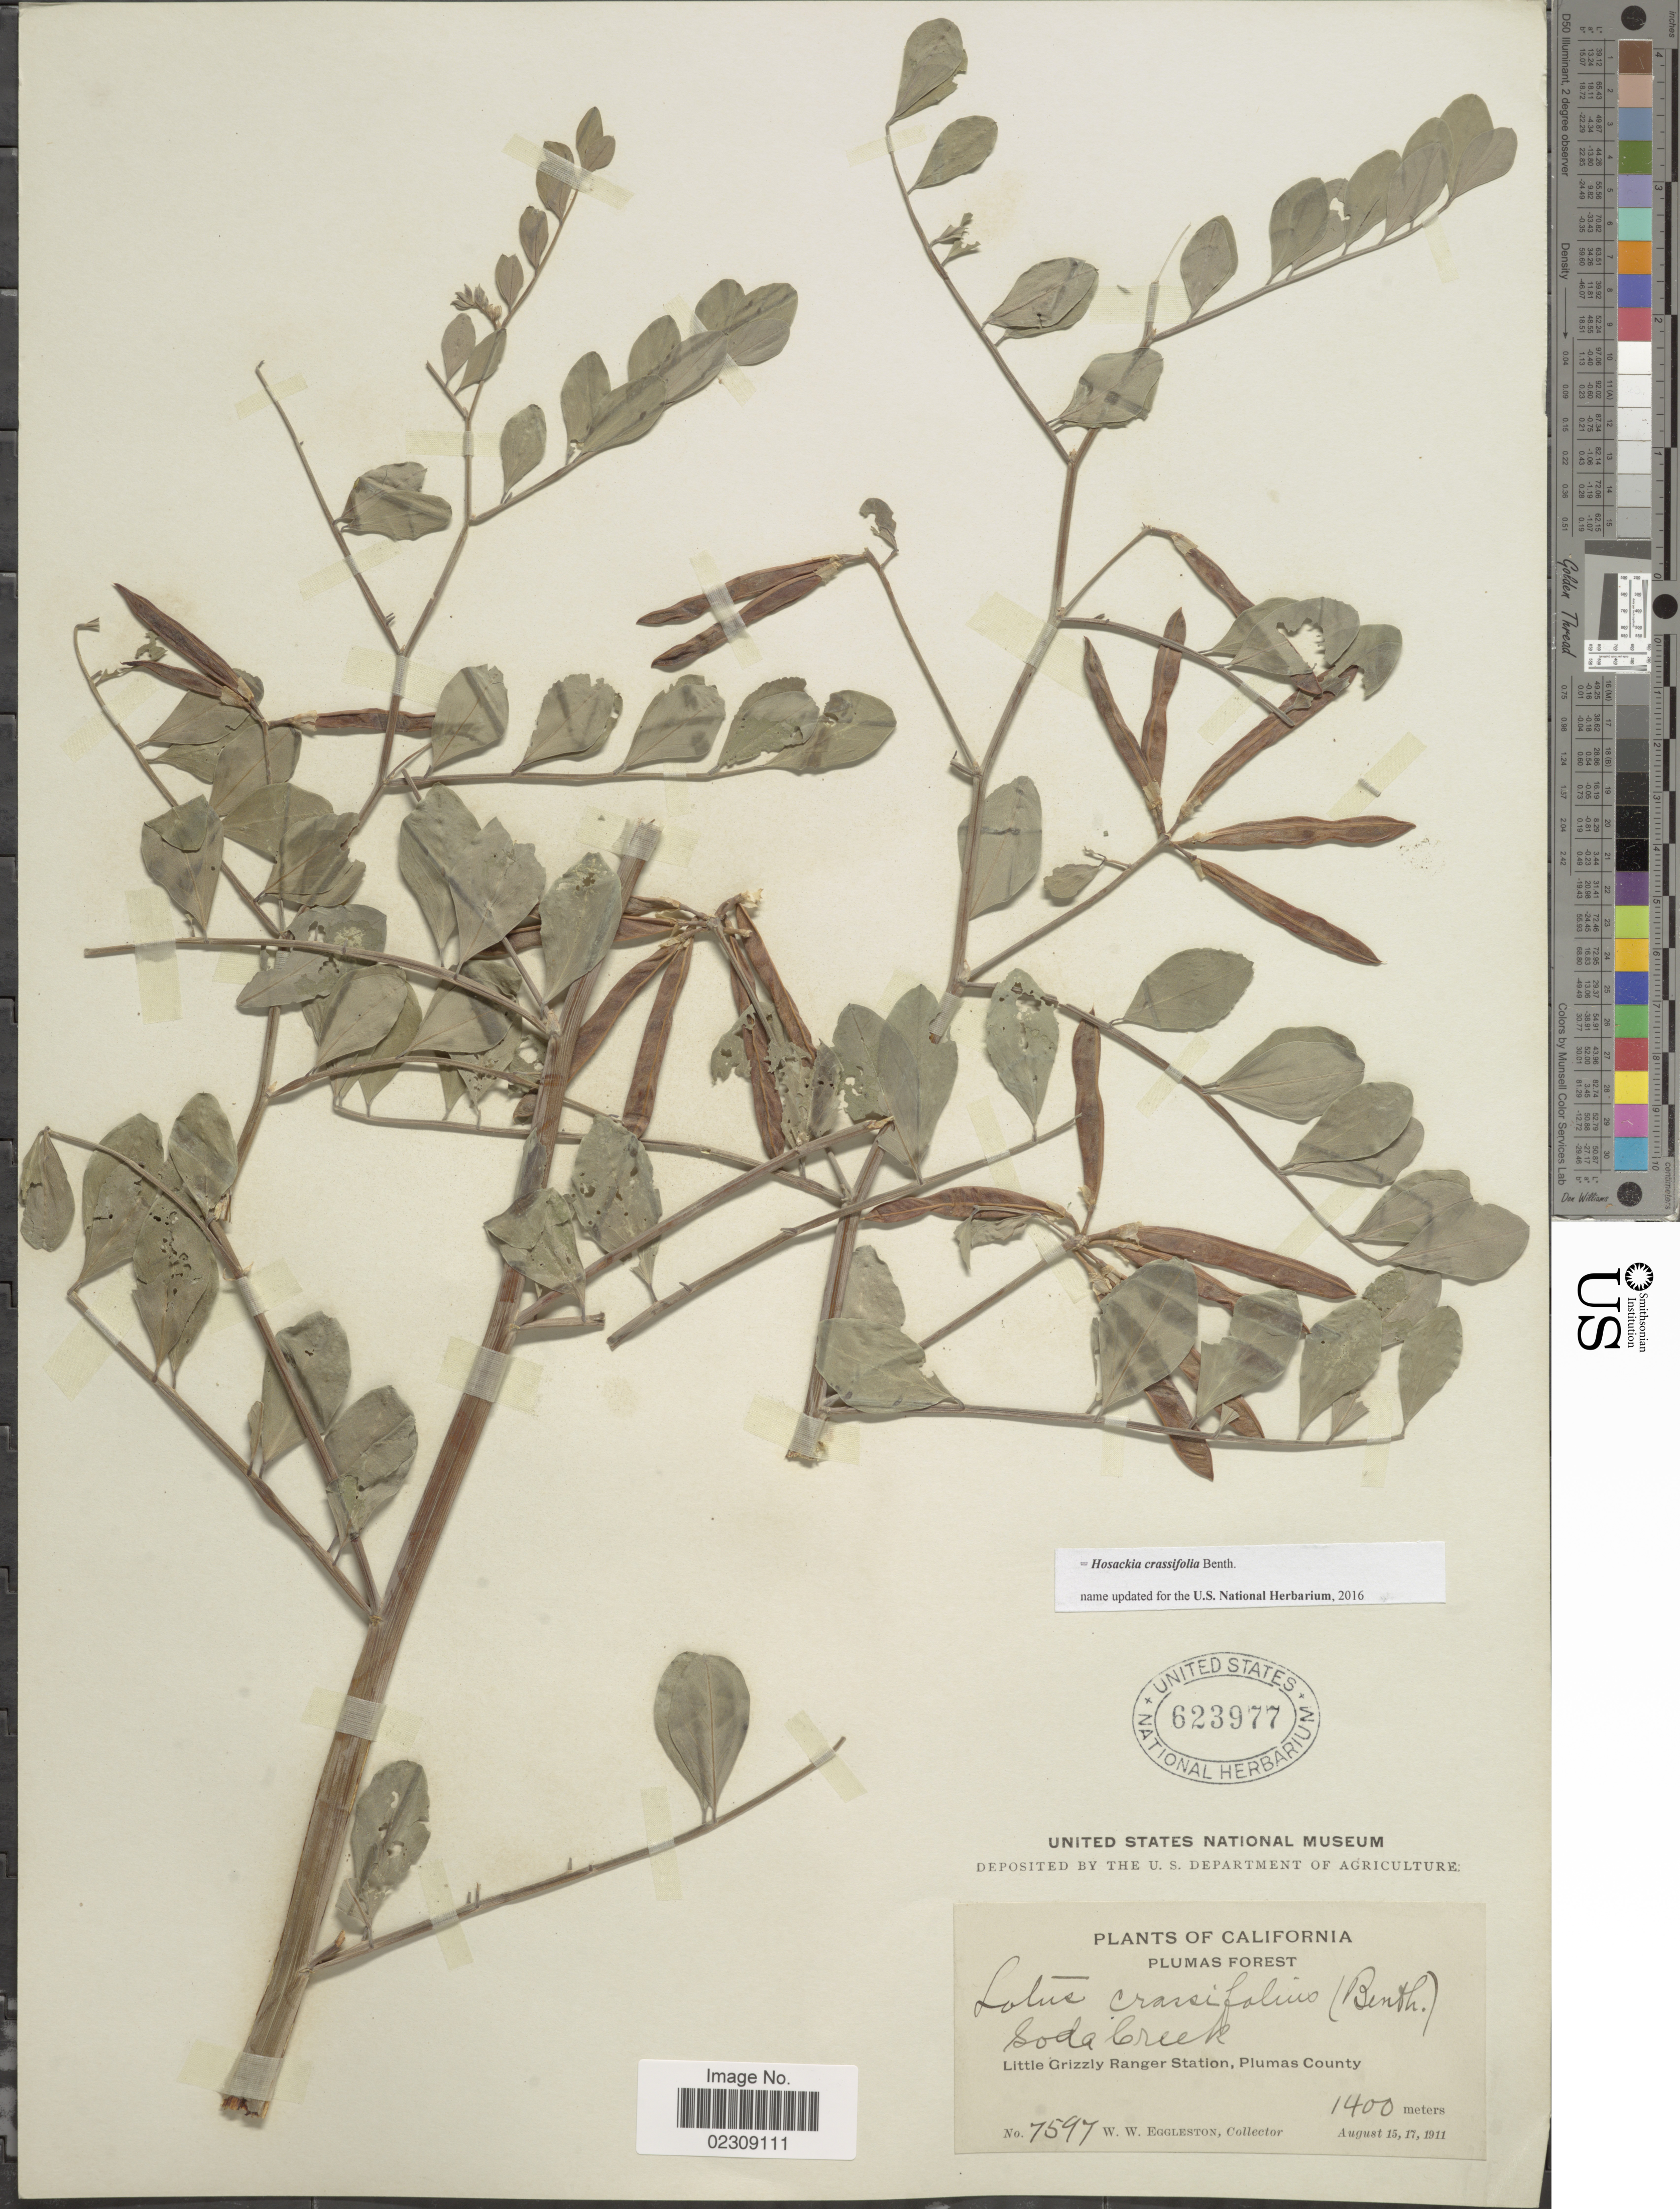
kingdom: Plantae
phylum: Tracheophyta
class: Magnoliopsida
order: Fabales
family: Fabaceae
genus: Hosackia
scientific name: Hosackia crassifolia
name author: Benth.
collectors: W. W. Eggleston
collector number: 7597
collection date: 1911-08-15/1911-08-17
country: United States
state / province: California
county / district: Plumas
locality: Plumas Forest. Soda Creek. Little Grizzly Ranger Station, Plumas County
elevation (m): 1400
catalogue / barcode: US 623977